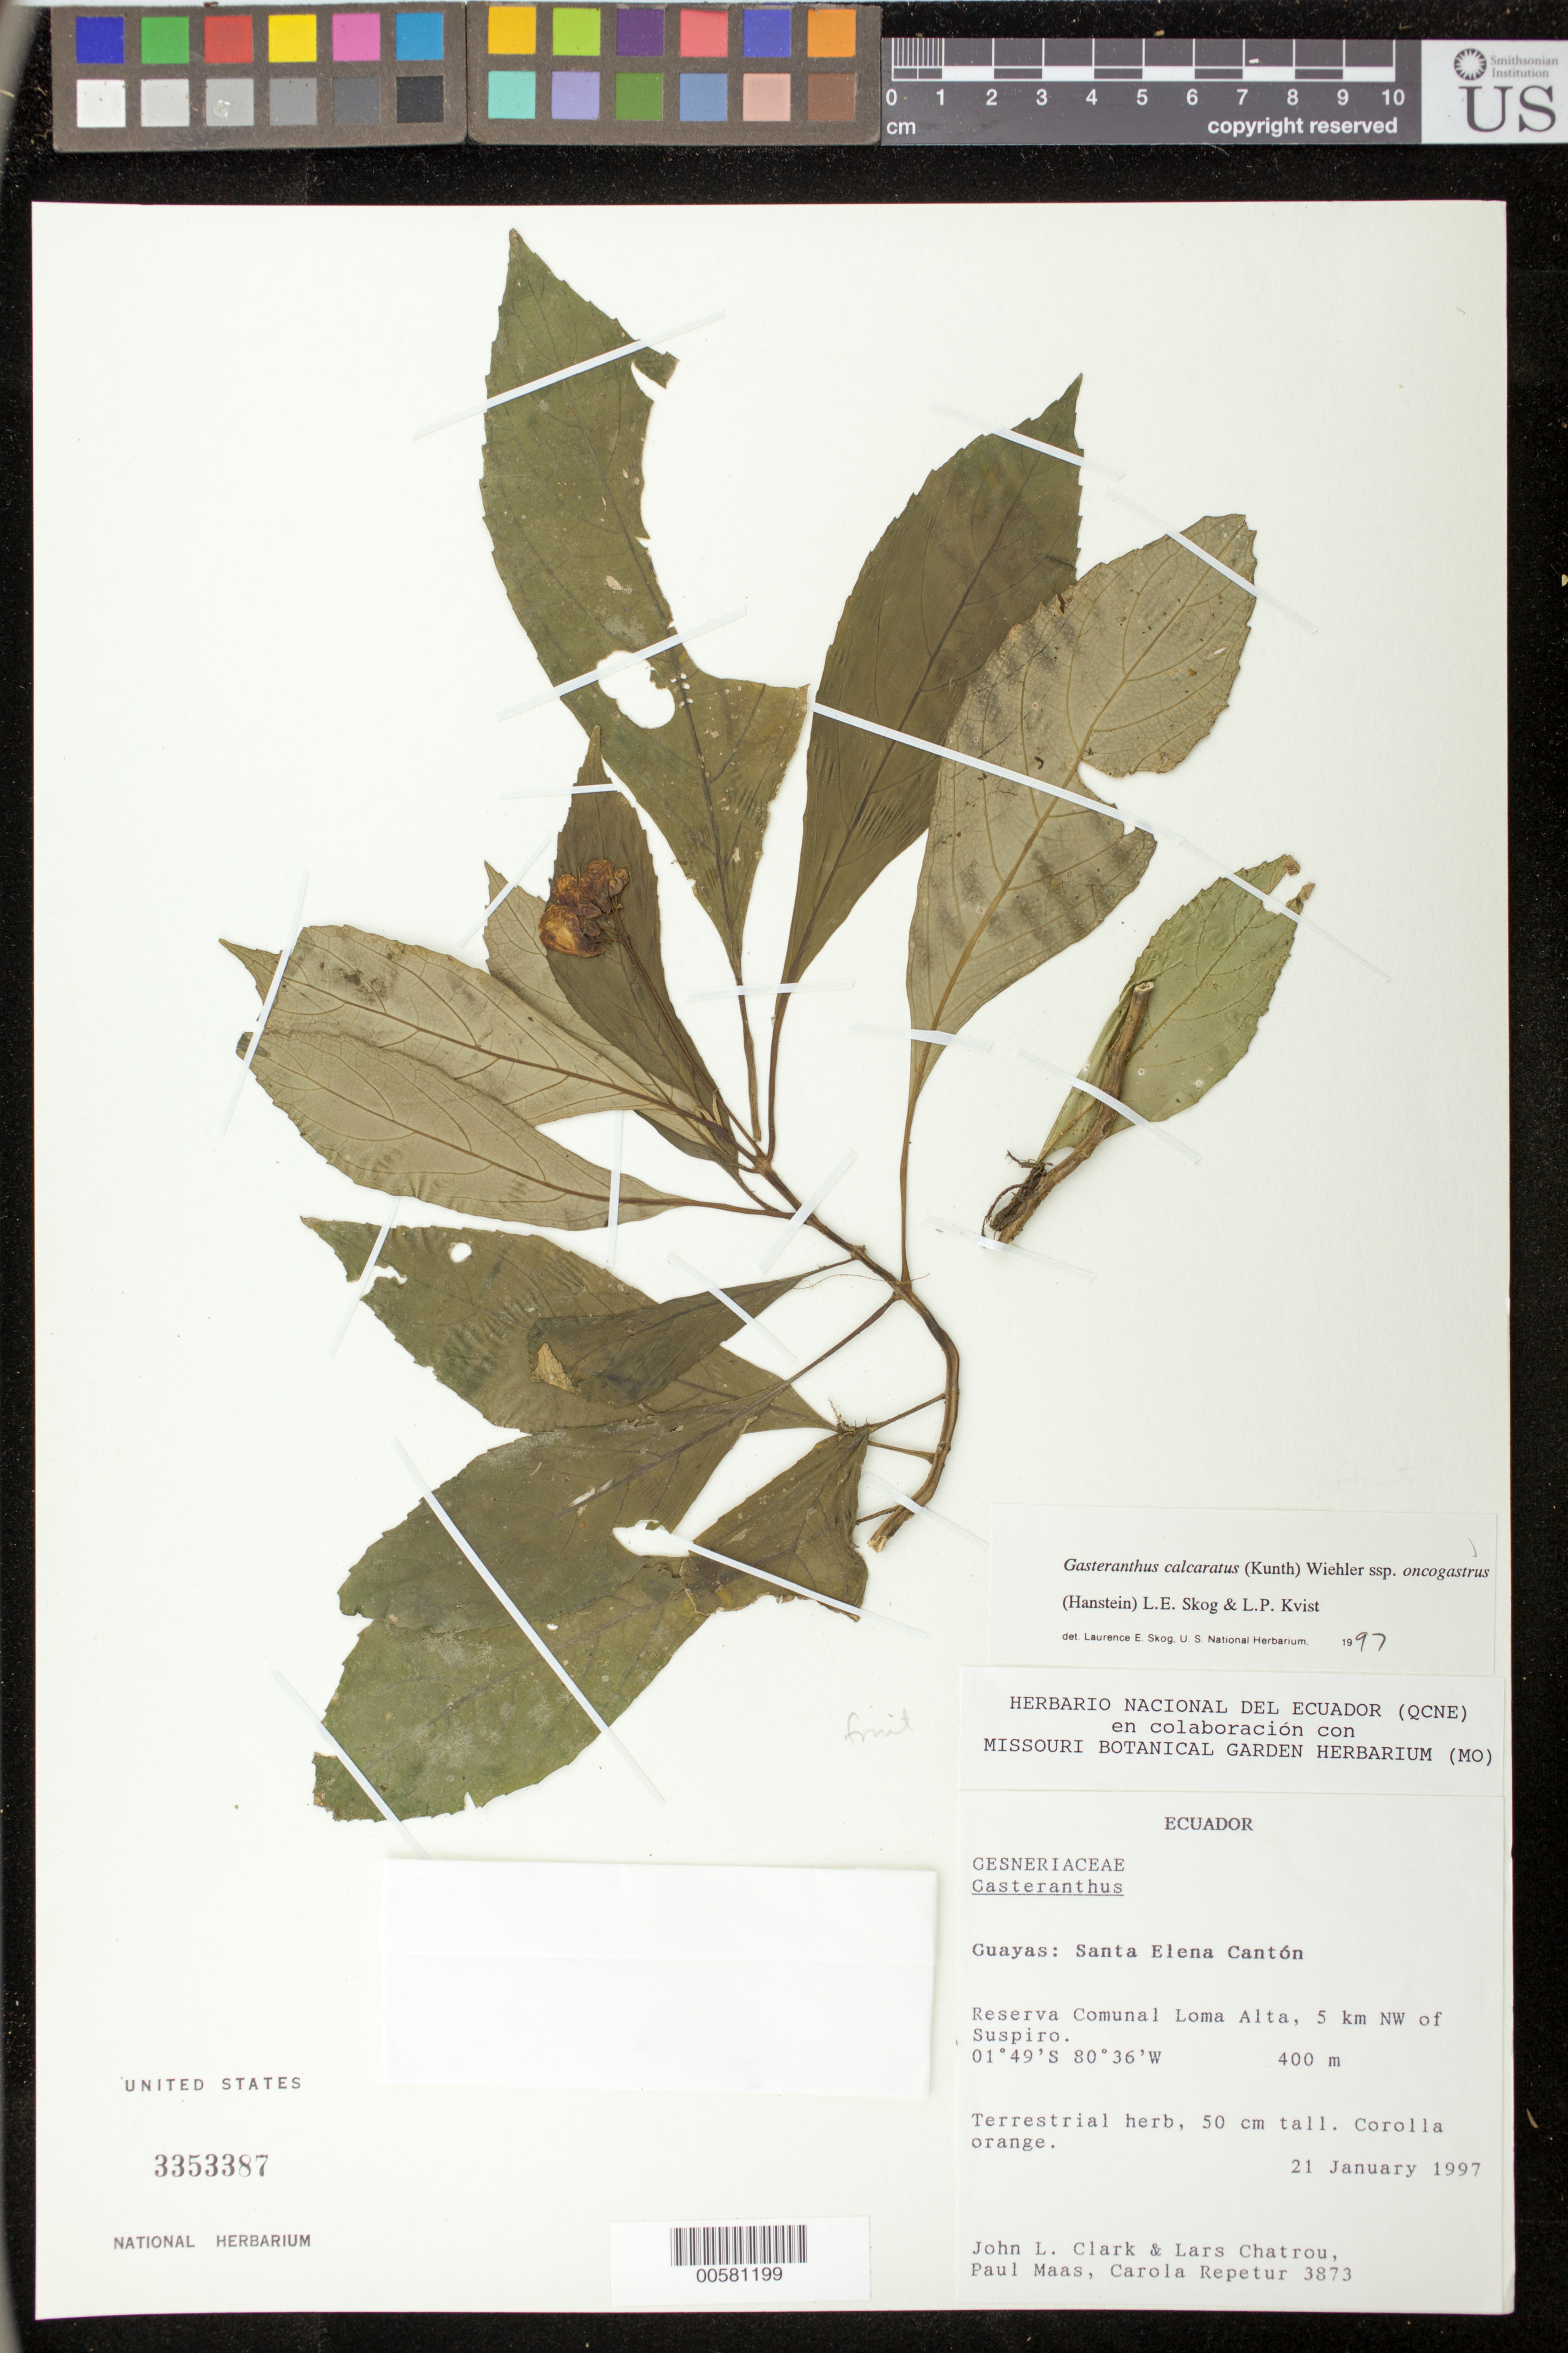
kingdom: Plantae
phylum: Tracheophyta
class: Magnoliopsida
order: Lamiales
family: Gesneriaceae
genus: Sinningia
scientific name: Sinningia incarnata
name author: (Aubl.) D.L. Denham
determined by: Skog, Laurence E.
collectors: J. L. Clark, L. W. Chatrou, P. Maas & C. Repetur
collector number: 3873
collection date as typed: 21 Jan 1997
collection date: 1997-01-21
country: Ecuador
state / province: Guayas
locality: Santa Elena Cantón. Reserva Comunal Loma Alta, 5 km NW of Suspiro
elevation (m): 400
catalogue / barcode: US 3353387